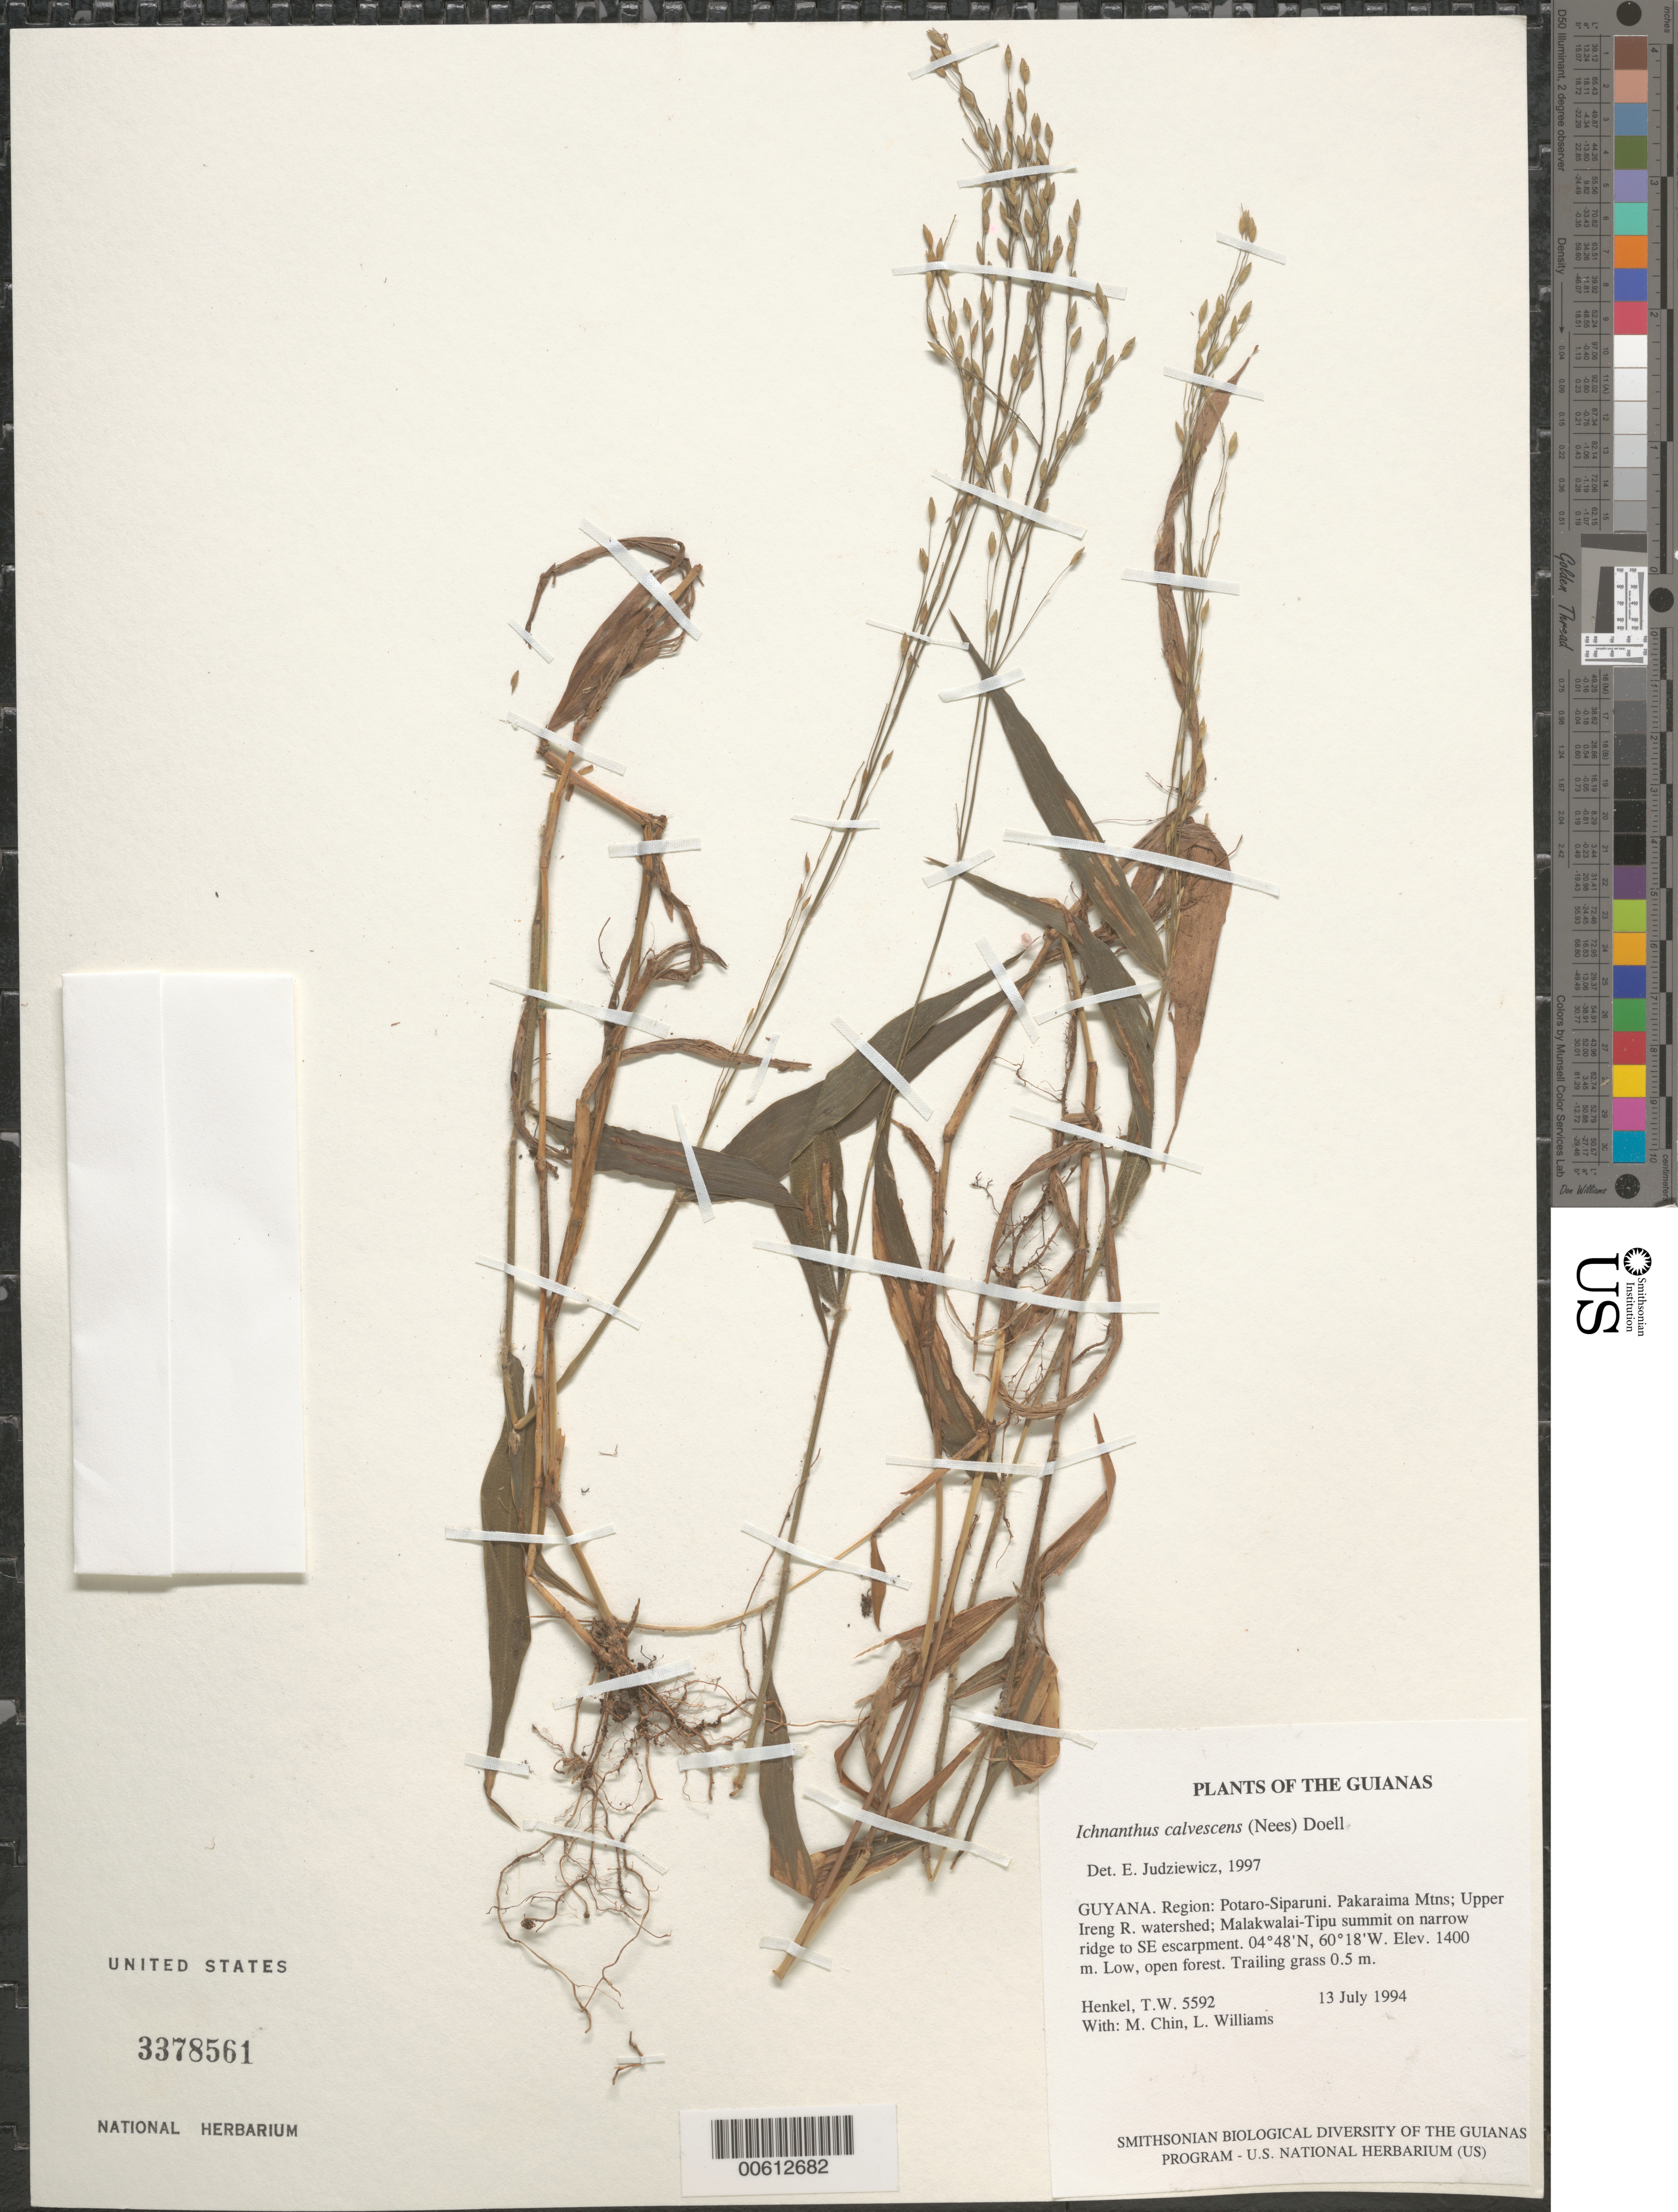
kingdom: Plantae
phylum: Tracheophyta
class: Liliopsida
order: Poales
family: Poaceae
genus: Ichnanthus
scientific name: Ichnanthus calvescens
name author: (Nees ex Trin.) Döll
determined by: Judziewicz, E. J.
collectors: T. Henkel, M. Chin & L. Williams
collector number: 5592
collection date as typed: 13 July 1994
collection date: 1994-07-13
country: Guyana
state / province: Potaro-Siparuni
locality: Pakaraima Mtns; Upper Ireng R. watershed; Malakwalai-Tipu summit on narrow ridge to SE escarpment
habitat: Low, open forest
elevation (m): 1400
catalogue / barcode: US 3378561